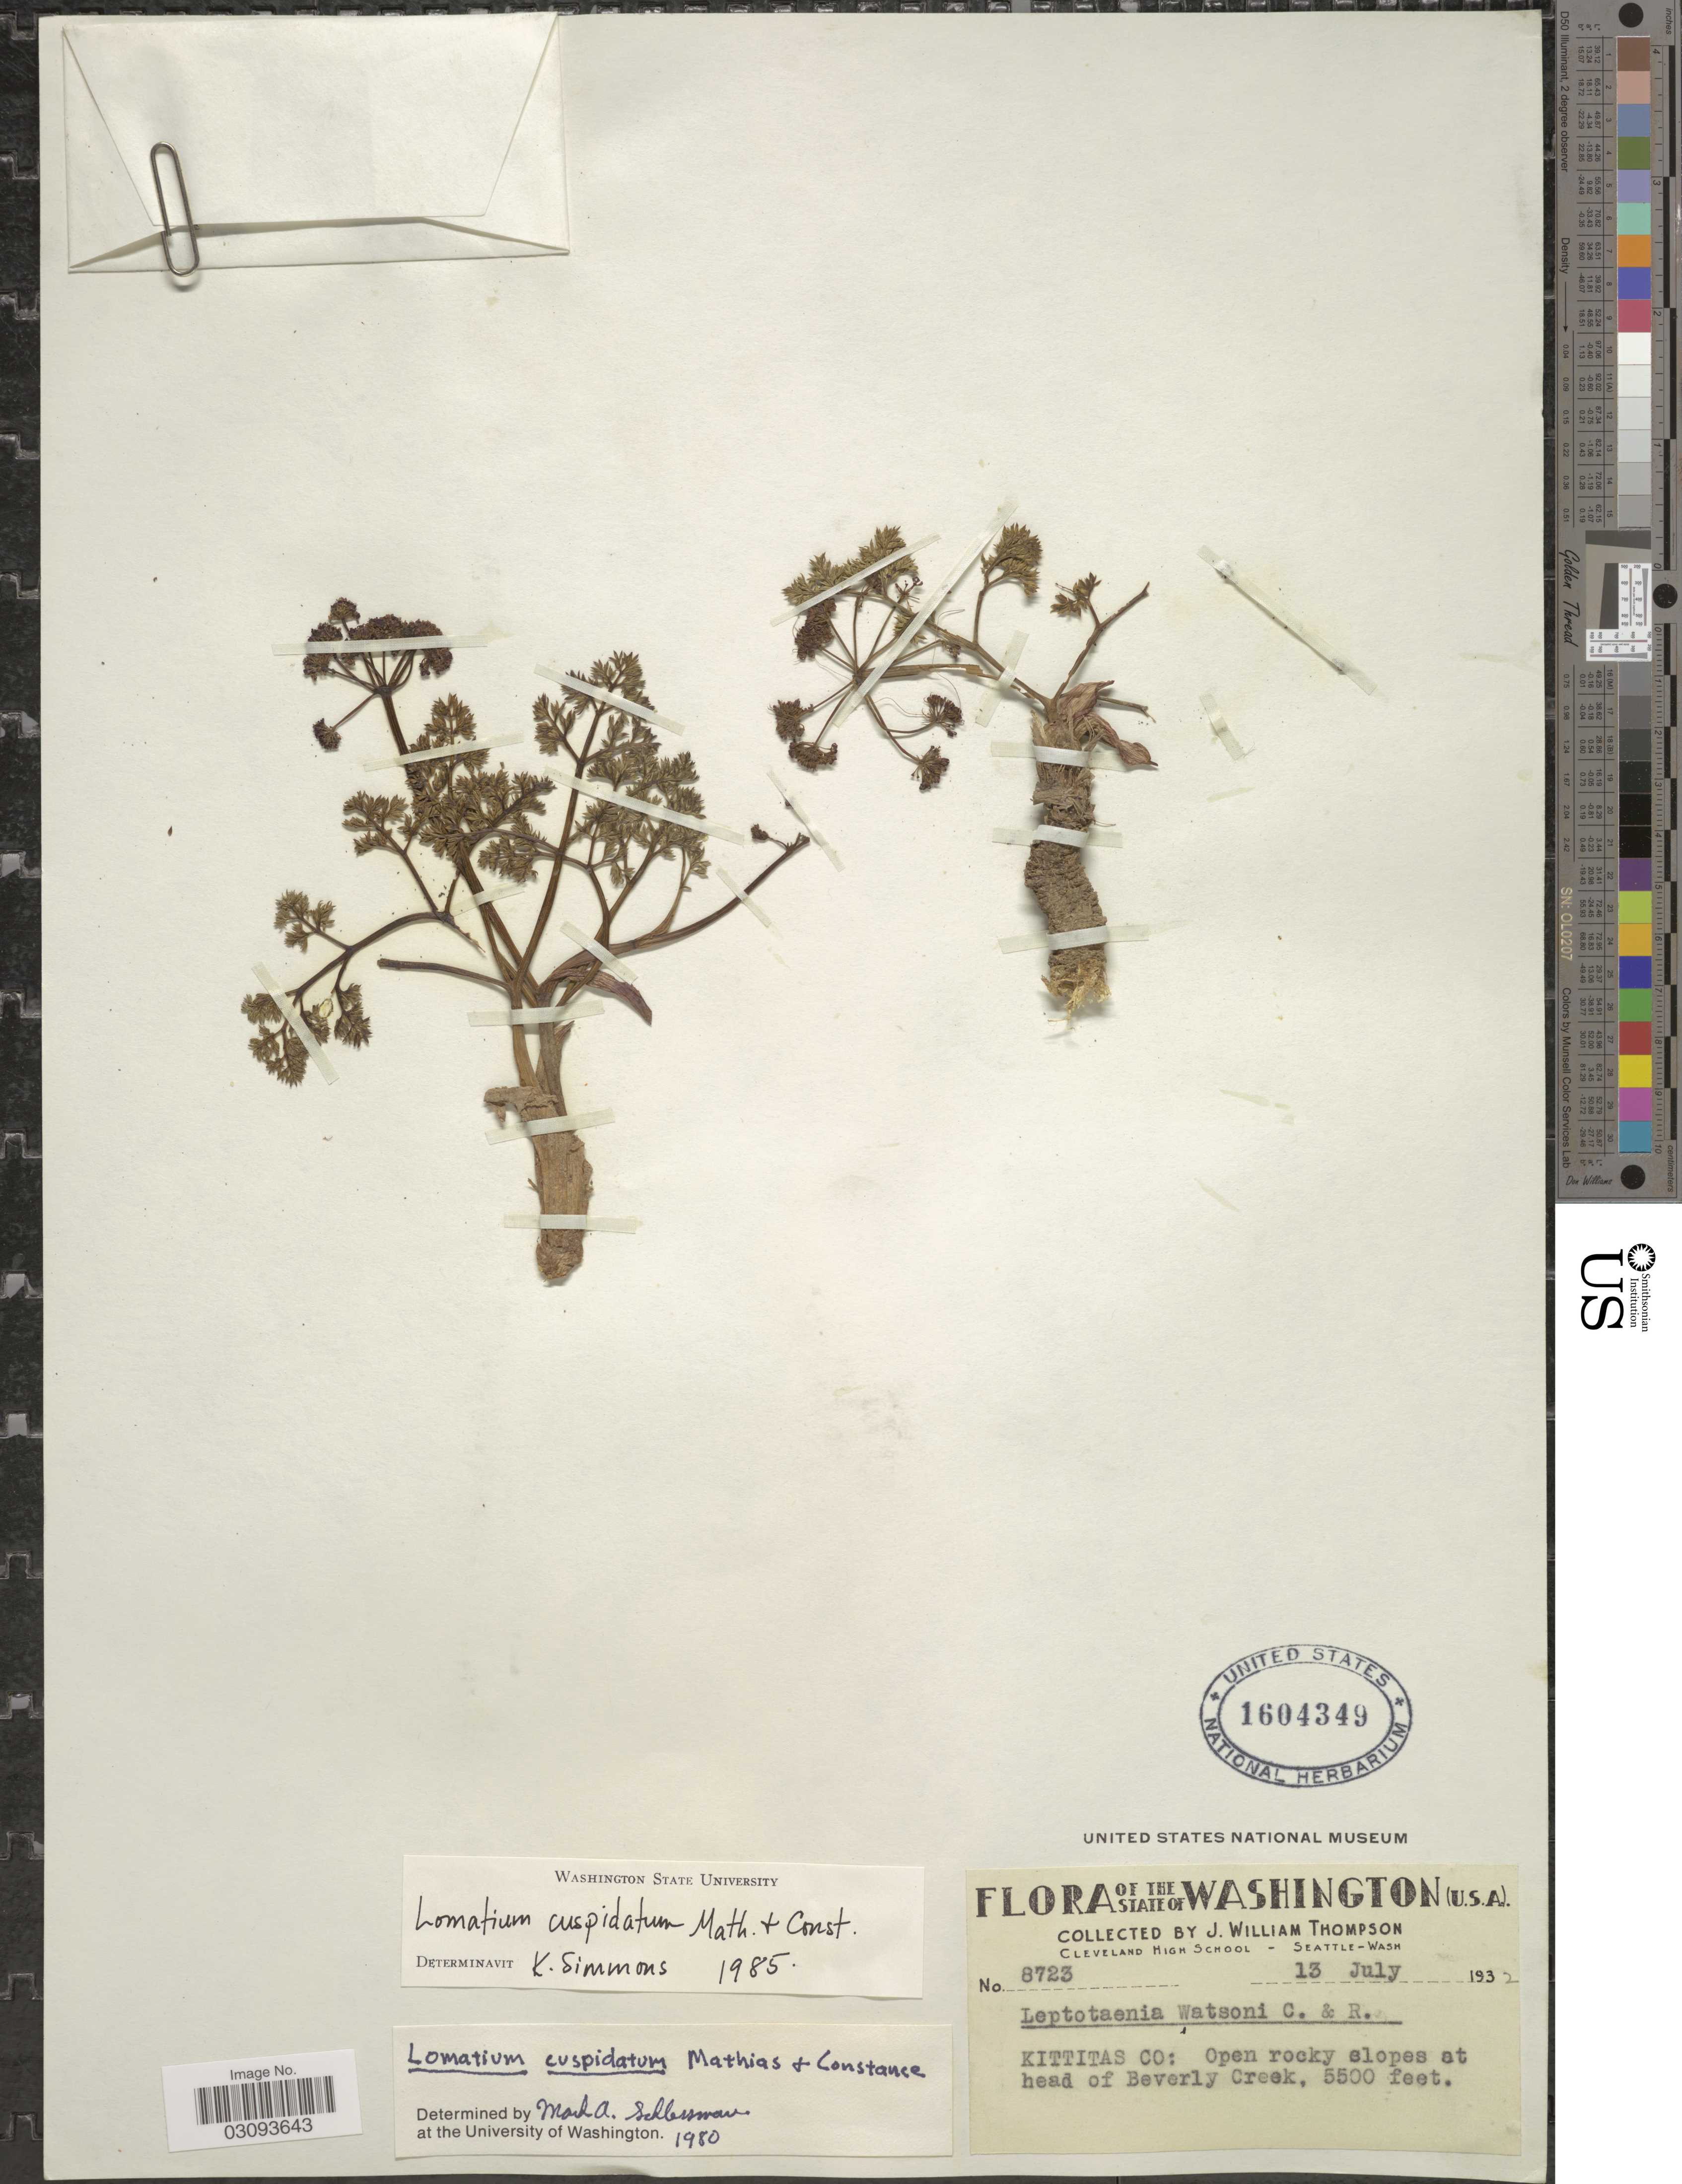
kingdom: Plantae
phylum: Tracheophyta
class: Magnoliopsida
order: Apiales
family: Apiaceae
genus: Lomatium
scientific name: Lomatium cuspidatum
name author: (Constance) Mathias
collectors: J. W. Thompson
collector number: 8723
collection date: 1932-07-13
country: United States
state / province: Washington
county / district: Kittitas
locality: Kittitas Co: Open rocky slopes at head of Beverly Creek.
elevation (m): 1676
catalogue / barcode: US 1604349